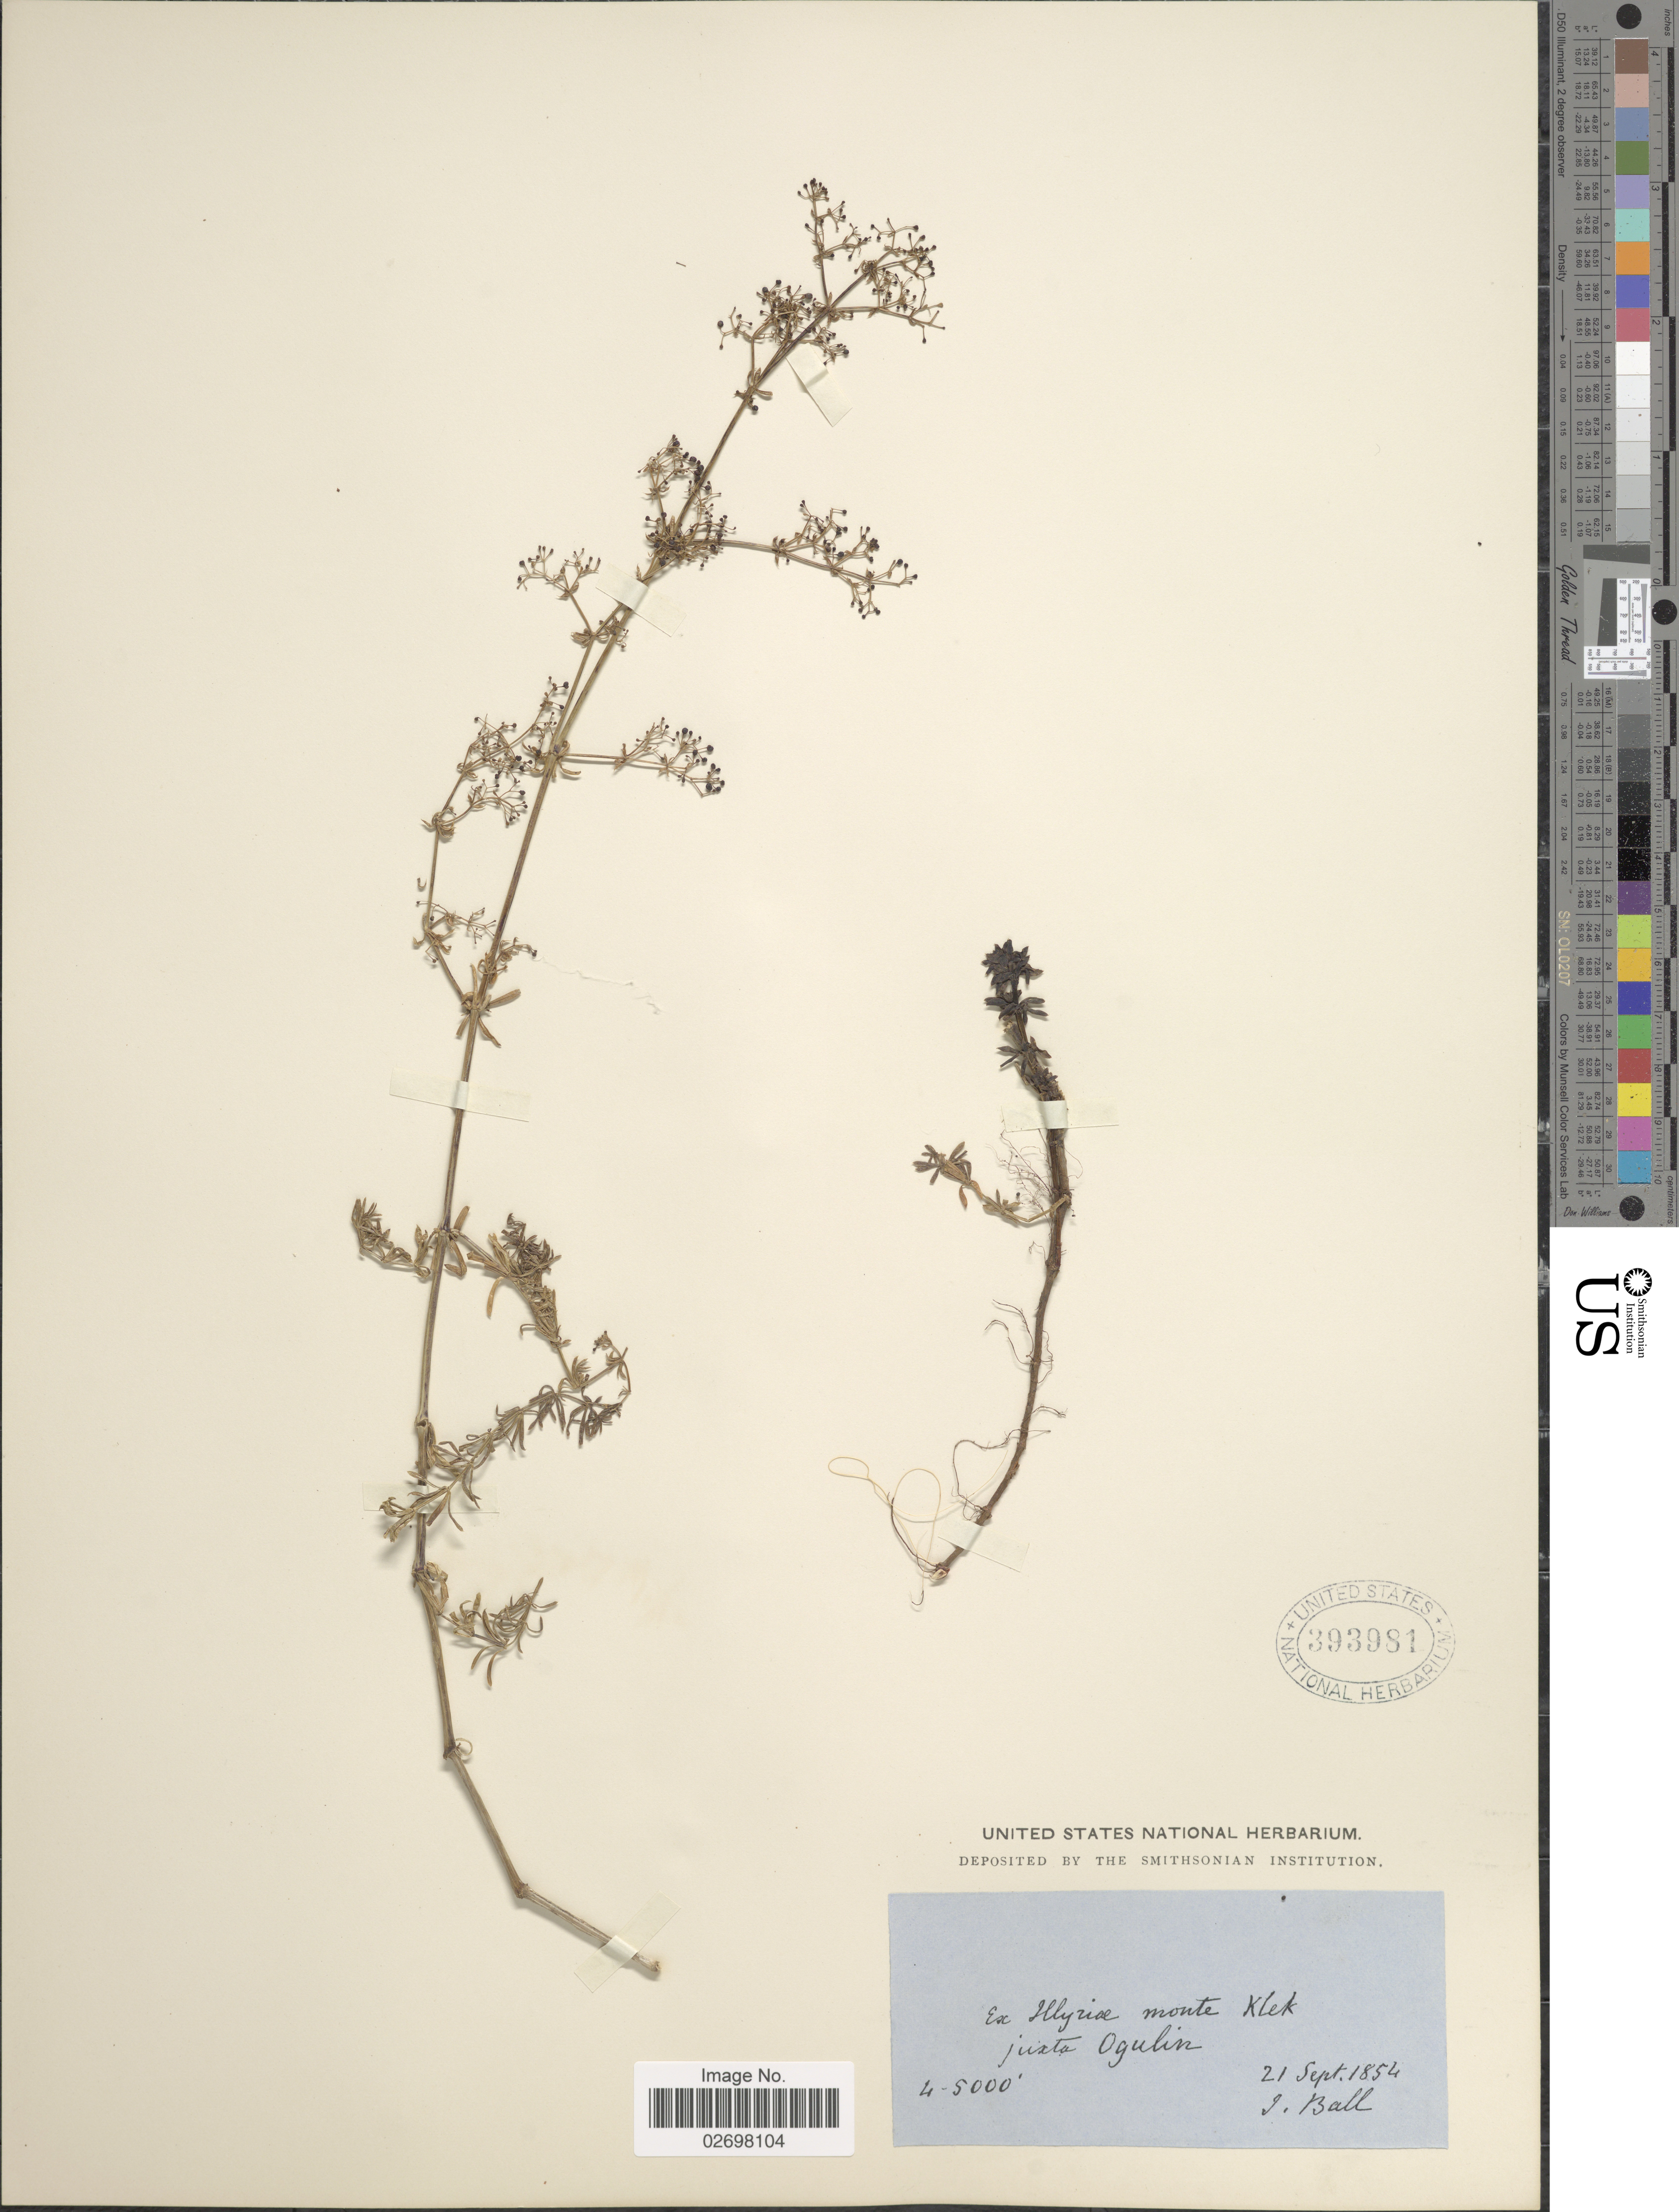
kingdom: Plantae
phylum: Tracheophyta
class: Magnoliopsida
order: Gentianales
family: Rubiaceae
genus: Galium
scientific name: Galium sp.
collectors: J. Ball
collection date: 1854-09-21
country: Croatia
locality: Illyriae monte Klek juxta Ogulin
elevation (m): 1219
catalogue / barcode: US 393981